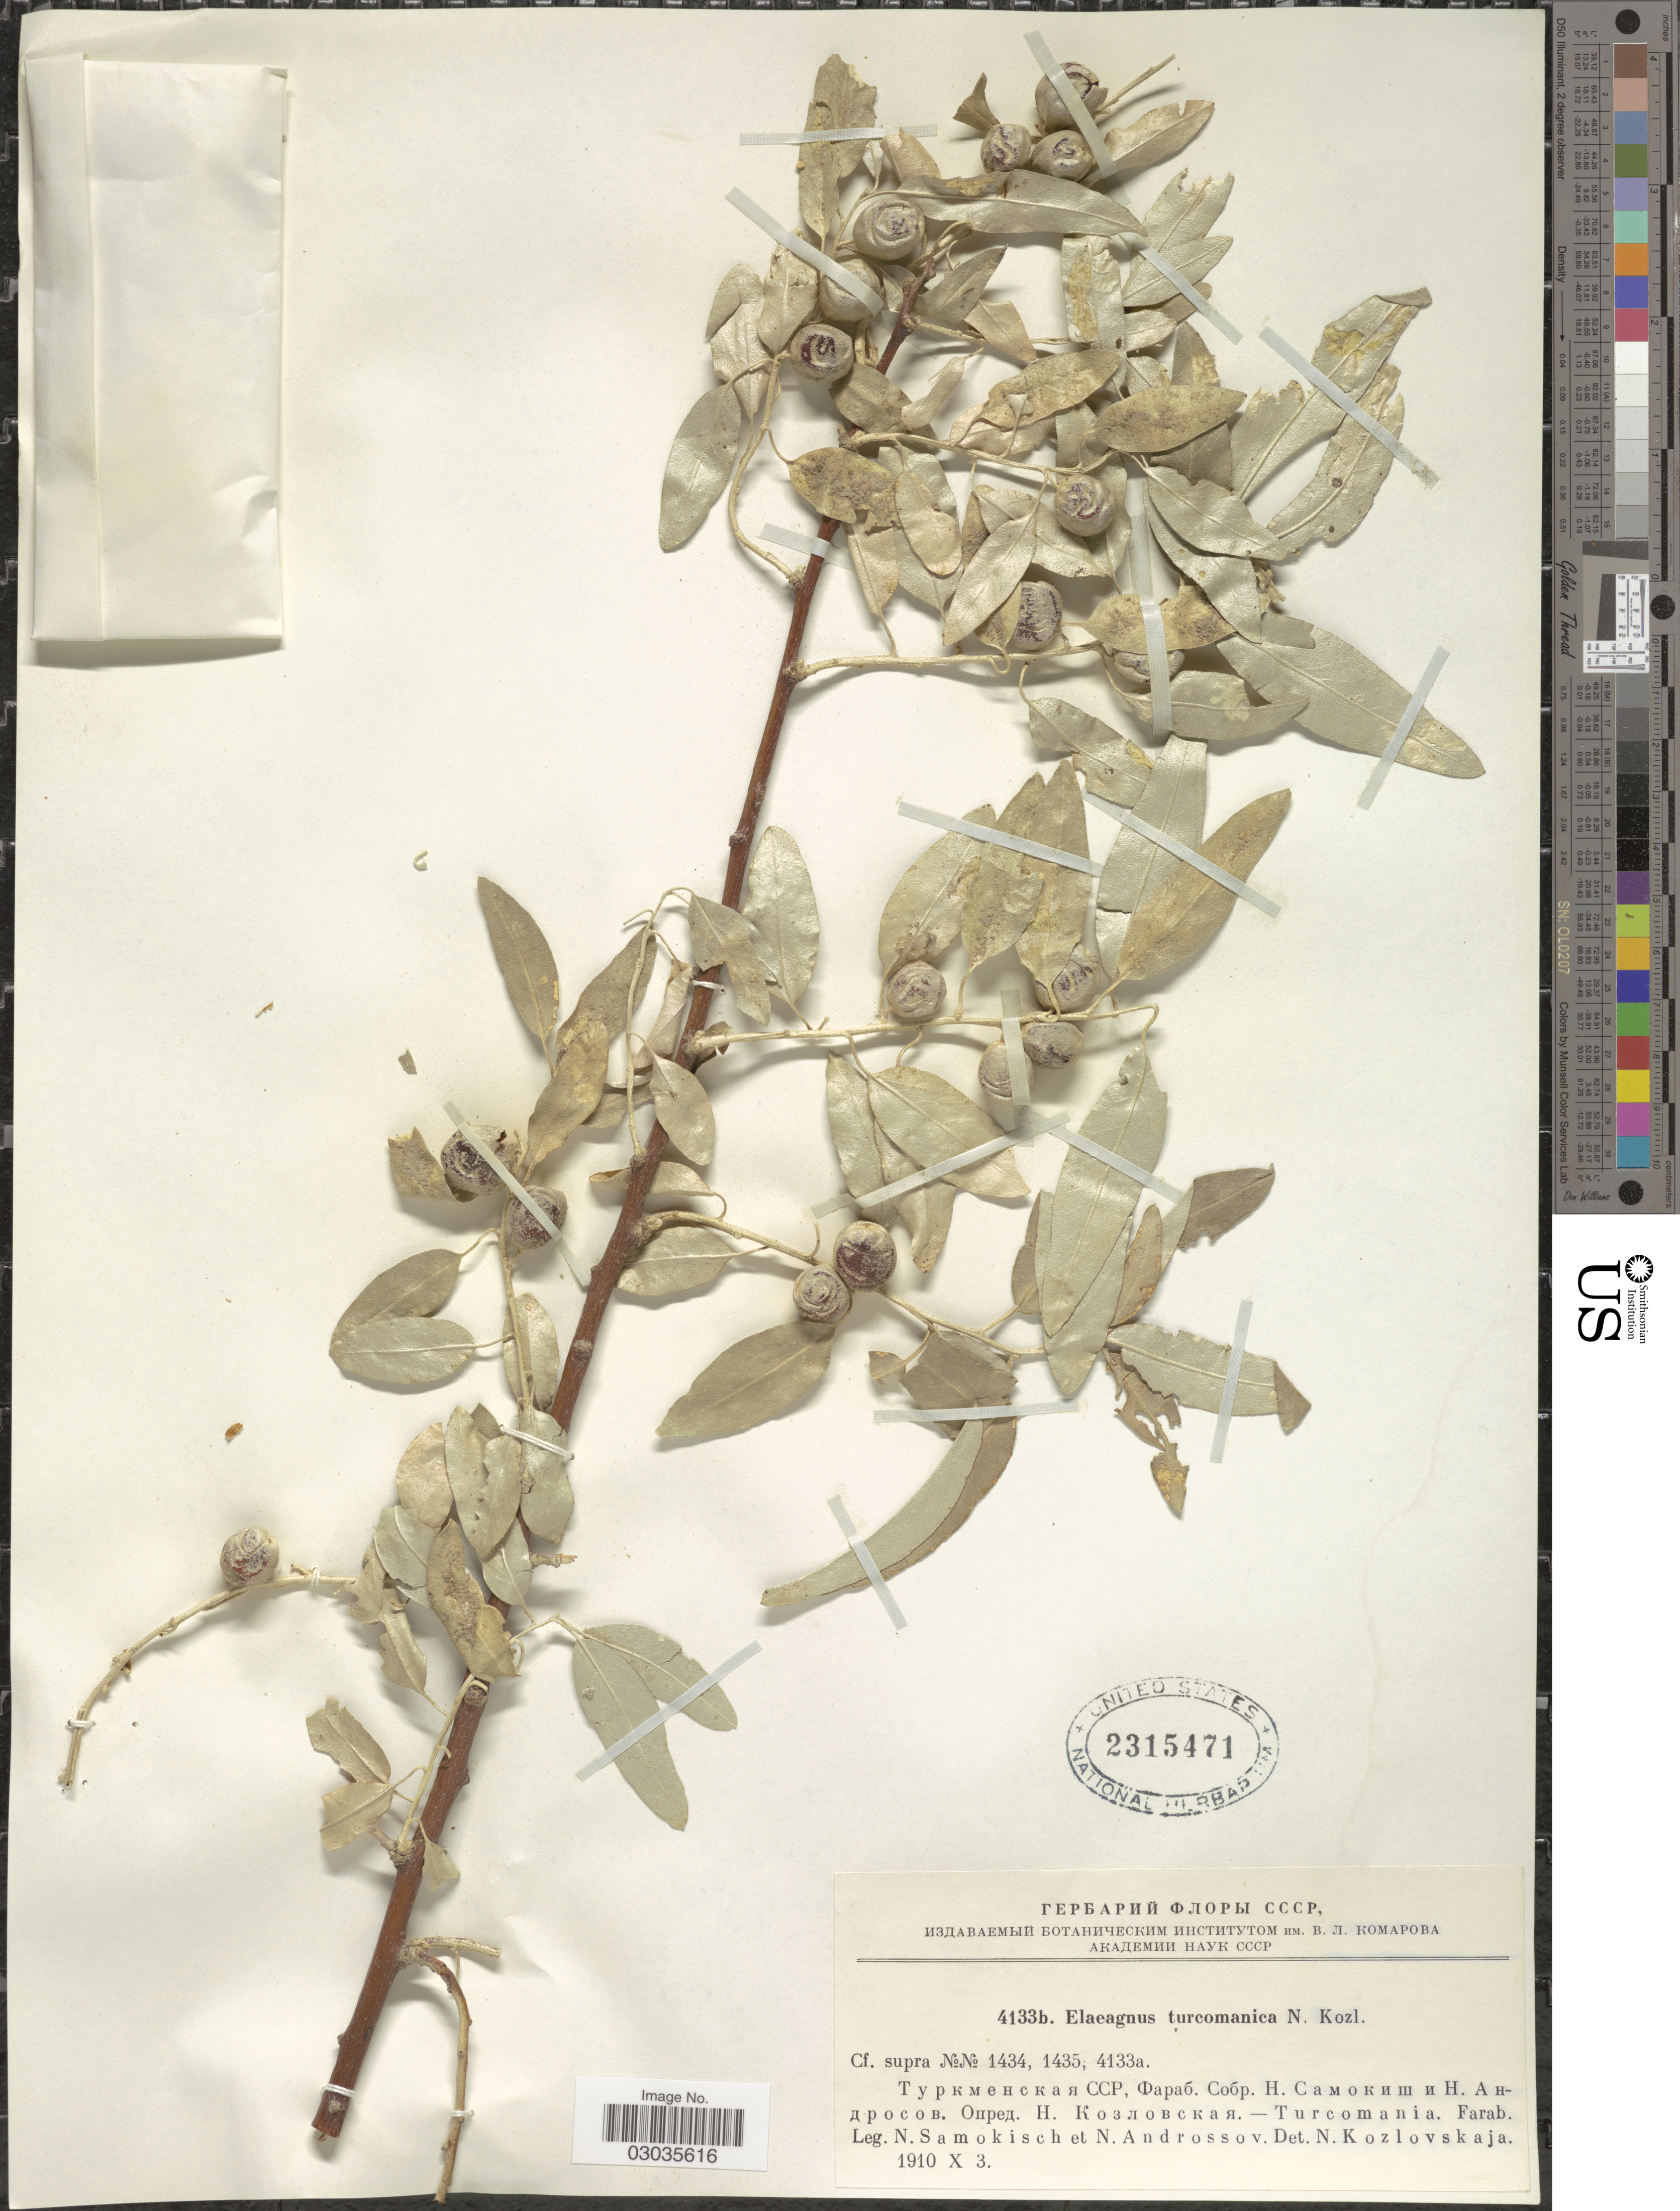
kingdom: Plantae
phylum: Tracheophyta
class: Magnoliopsida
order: Rosales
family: Elaeagnaceae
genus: Elaeagnus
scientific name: Elaeagnus turcomanica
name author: Kozlowsk.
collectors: N. Samokisch & N. Androssov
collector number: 4133b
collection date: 1910-10-03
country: Kazakhstan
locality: Turcomania. Farab.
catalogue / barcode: US 2315471